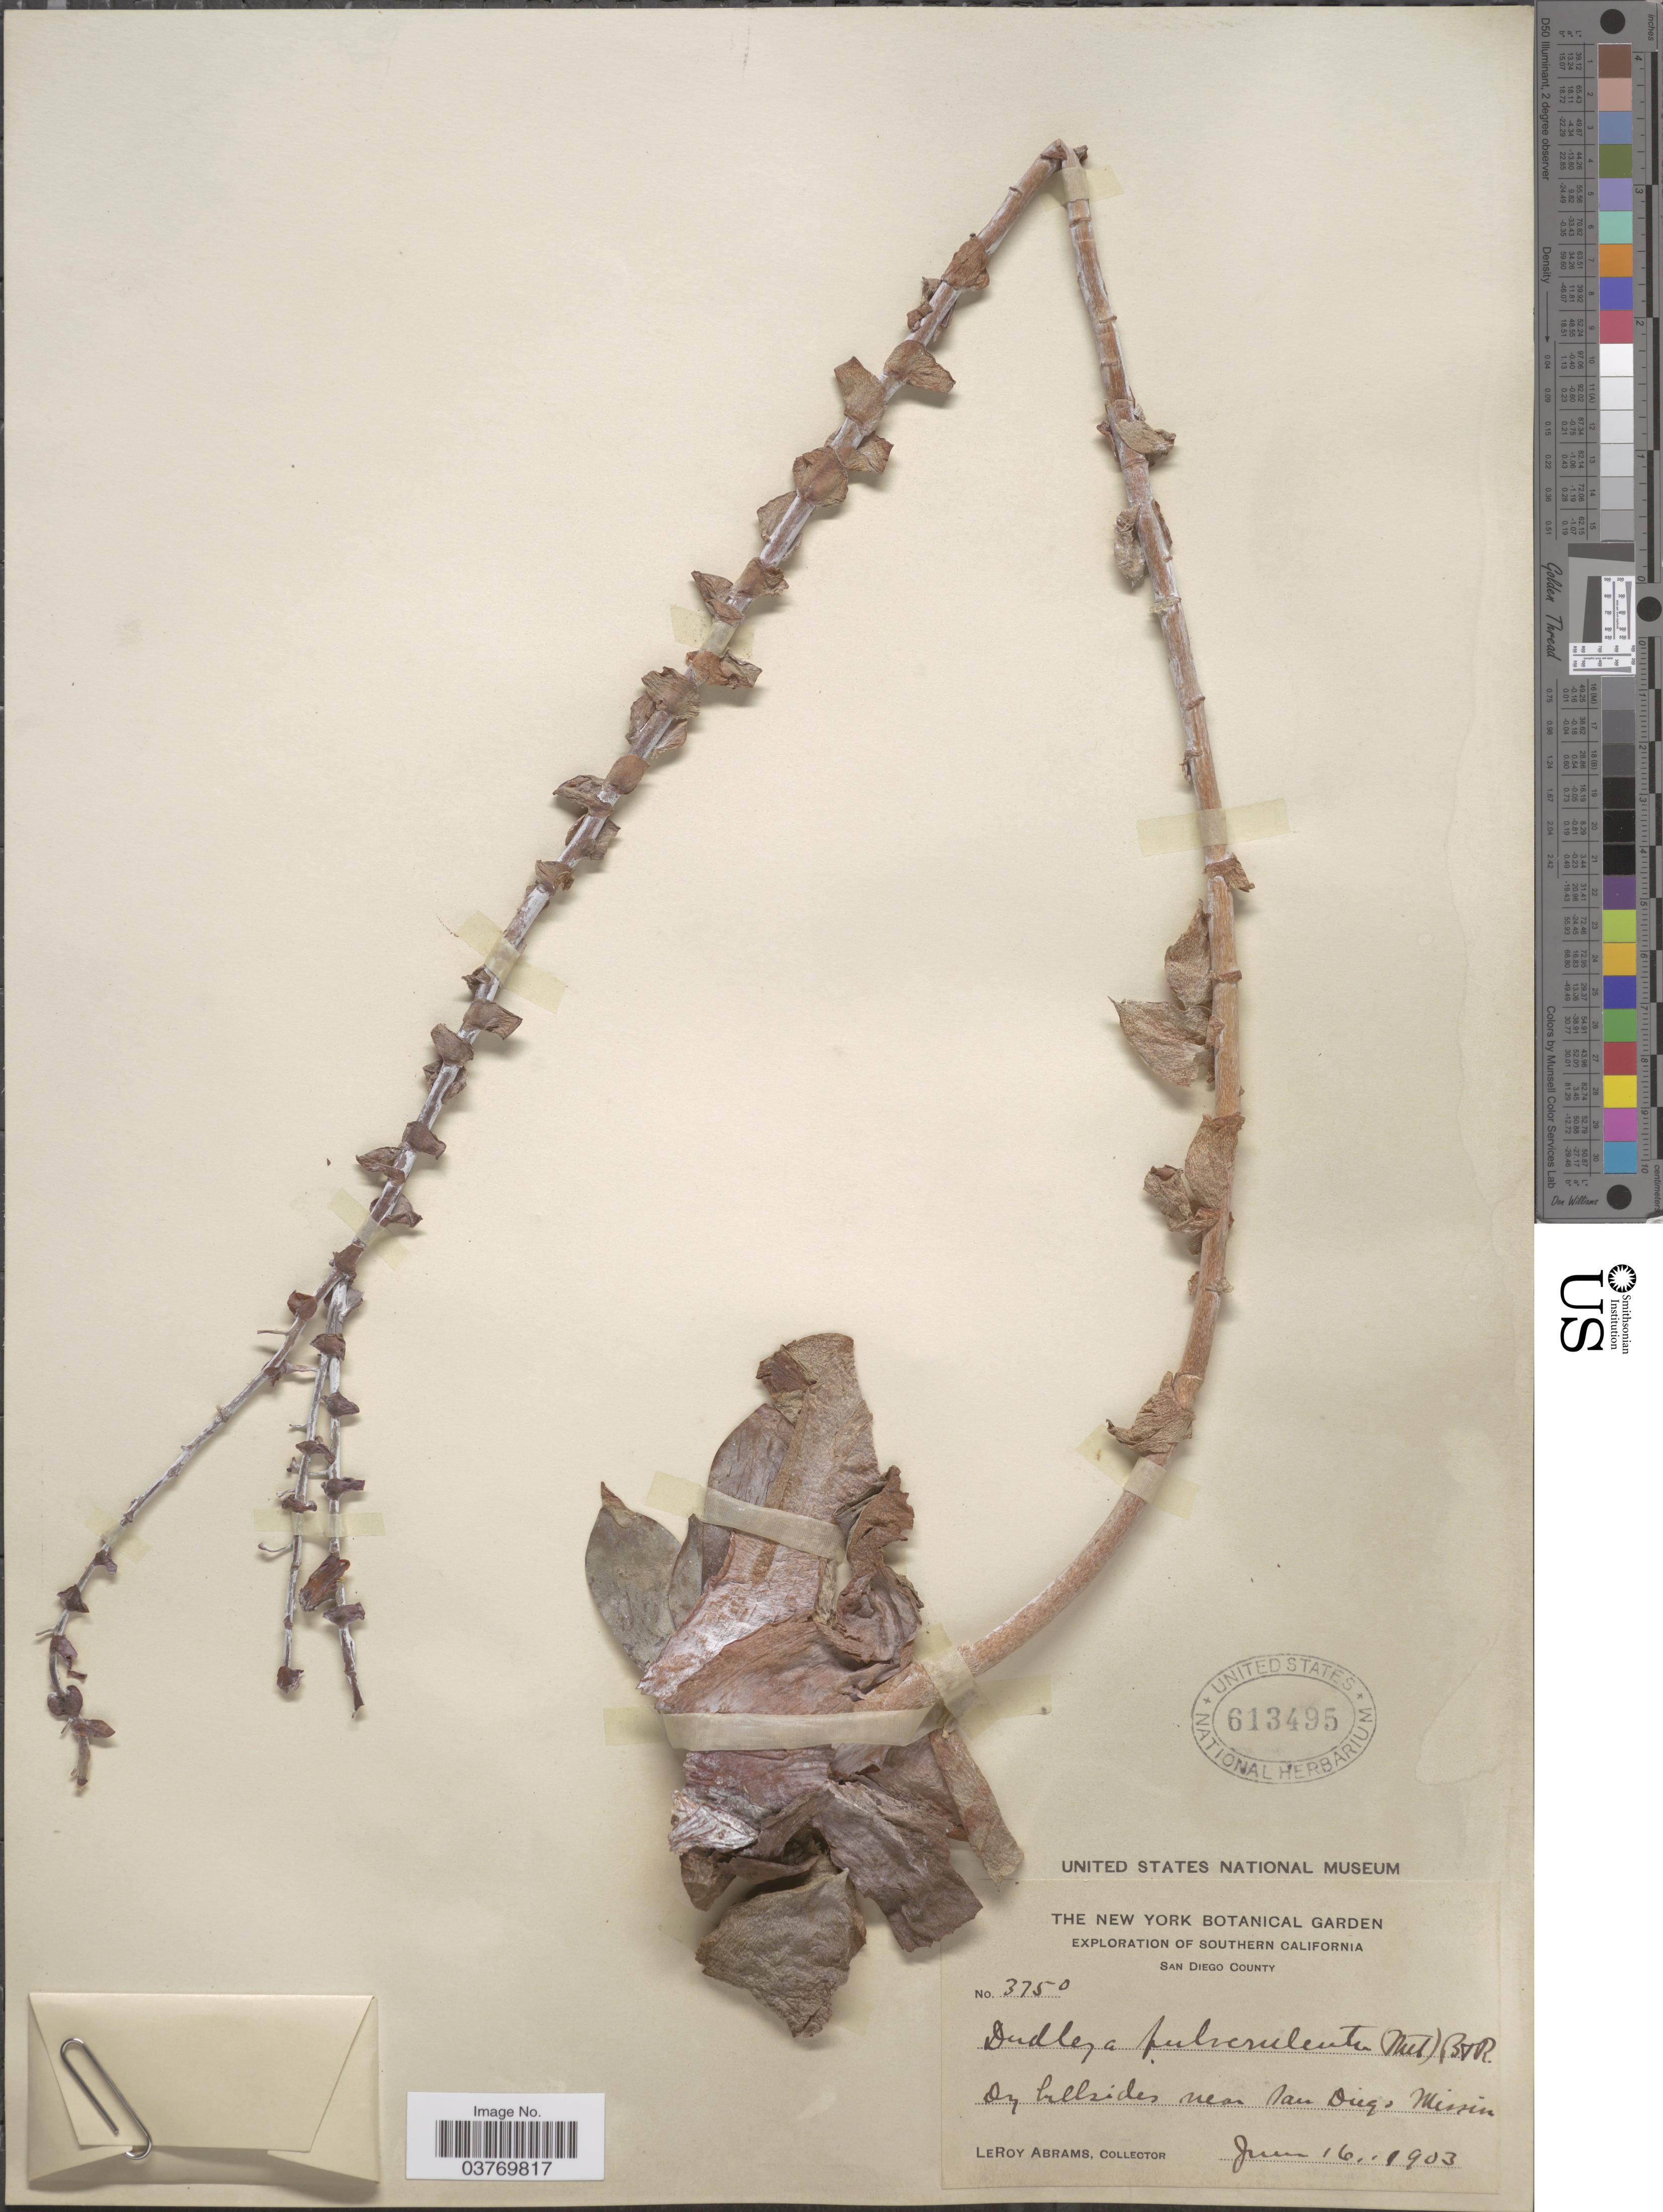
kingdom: Plantae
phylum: Tracheophyta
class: Magnoliopsida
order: Saxifragales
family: Crassulaceae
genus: Dudleya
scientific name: Dudleya pulverulenta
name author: (Nutt.) Britton & Rose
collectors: L. Abrams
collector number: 3750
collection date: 1903-06-16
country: United States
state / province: California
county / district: San Diego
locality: Southern California. San Diego County. Near San Diego Mission.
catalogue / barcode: US 613495